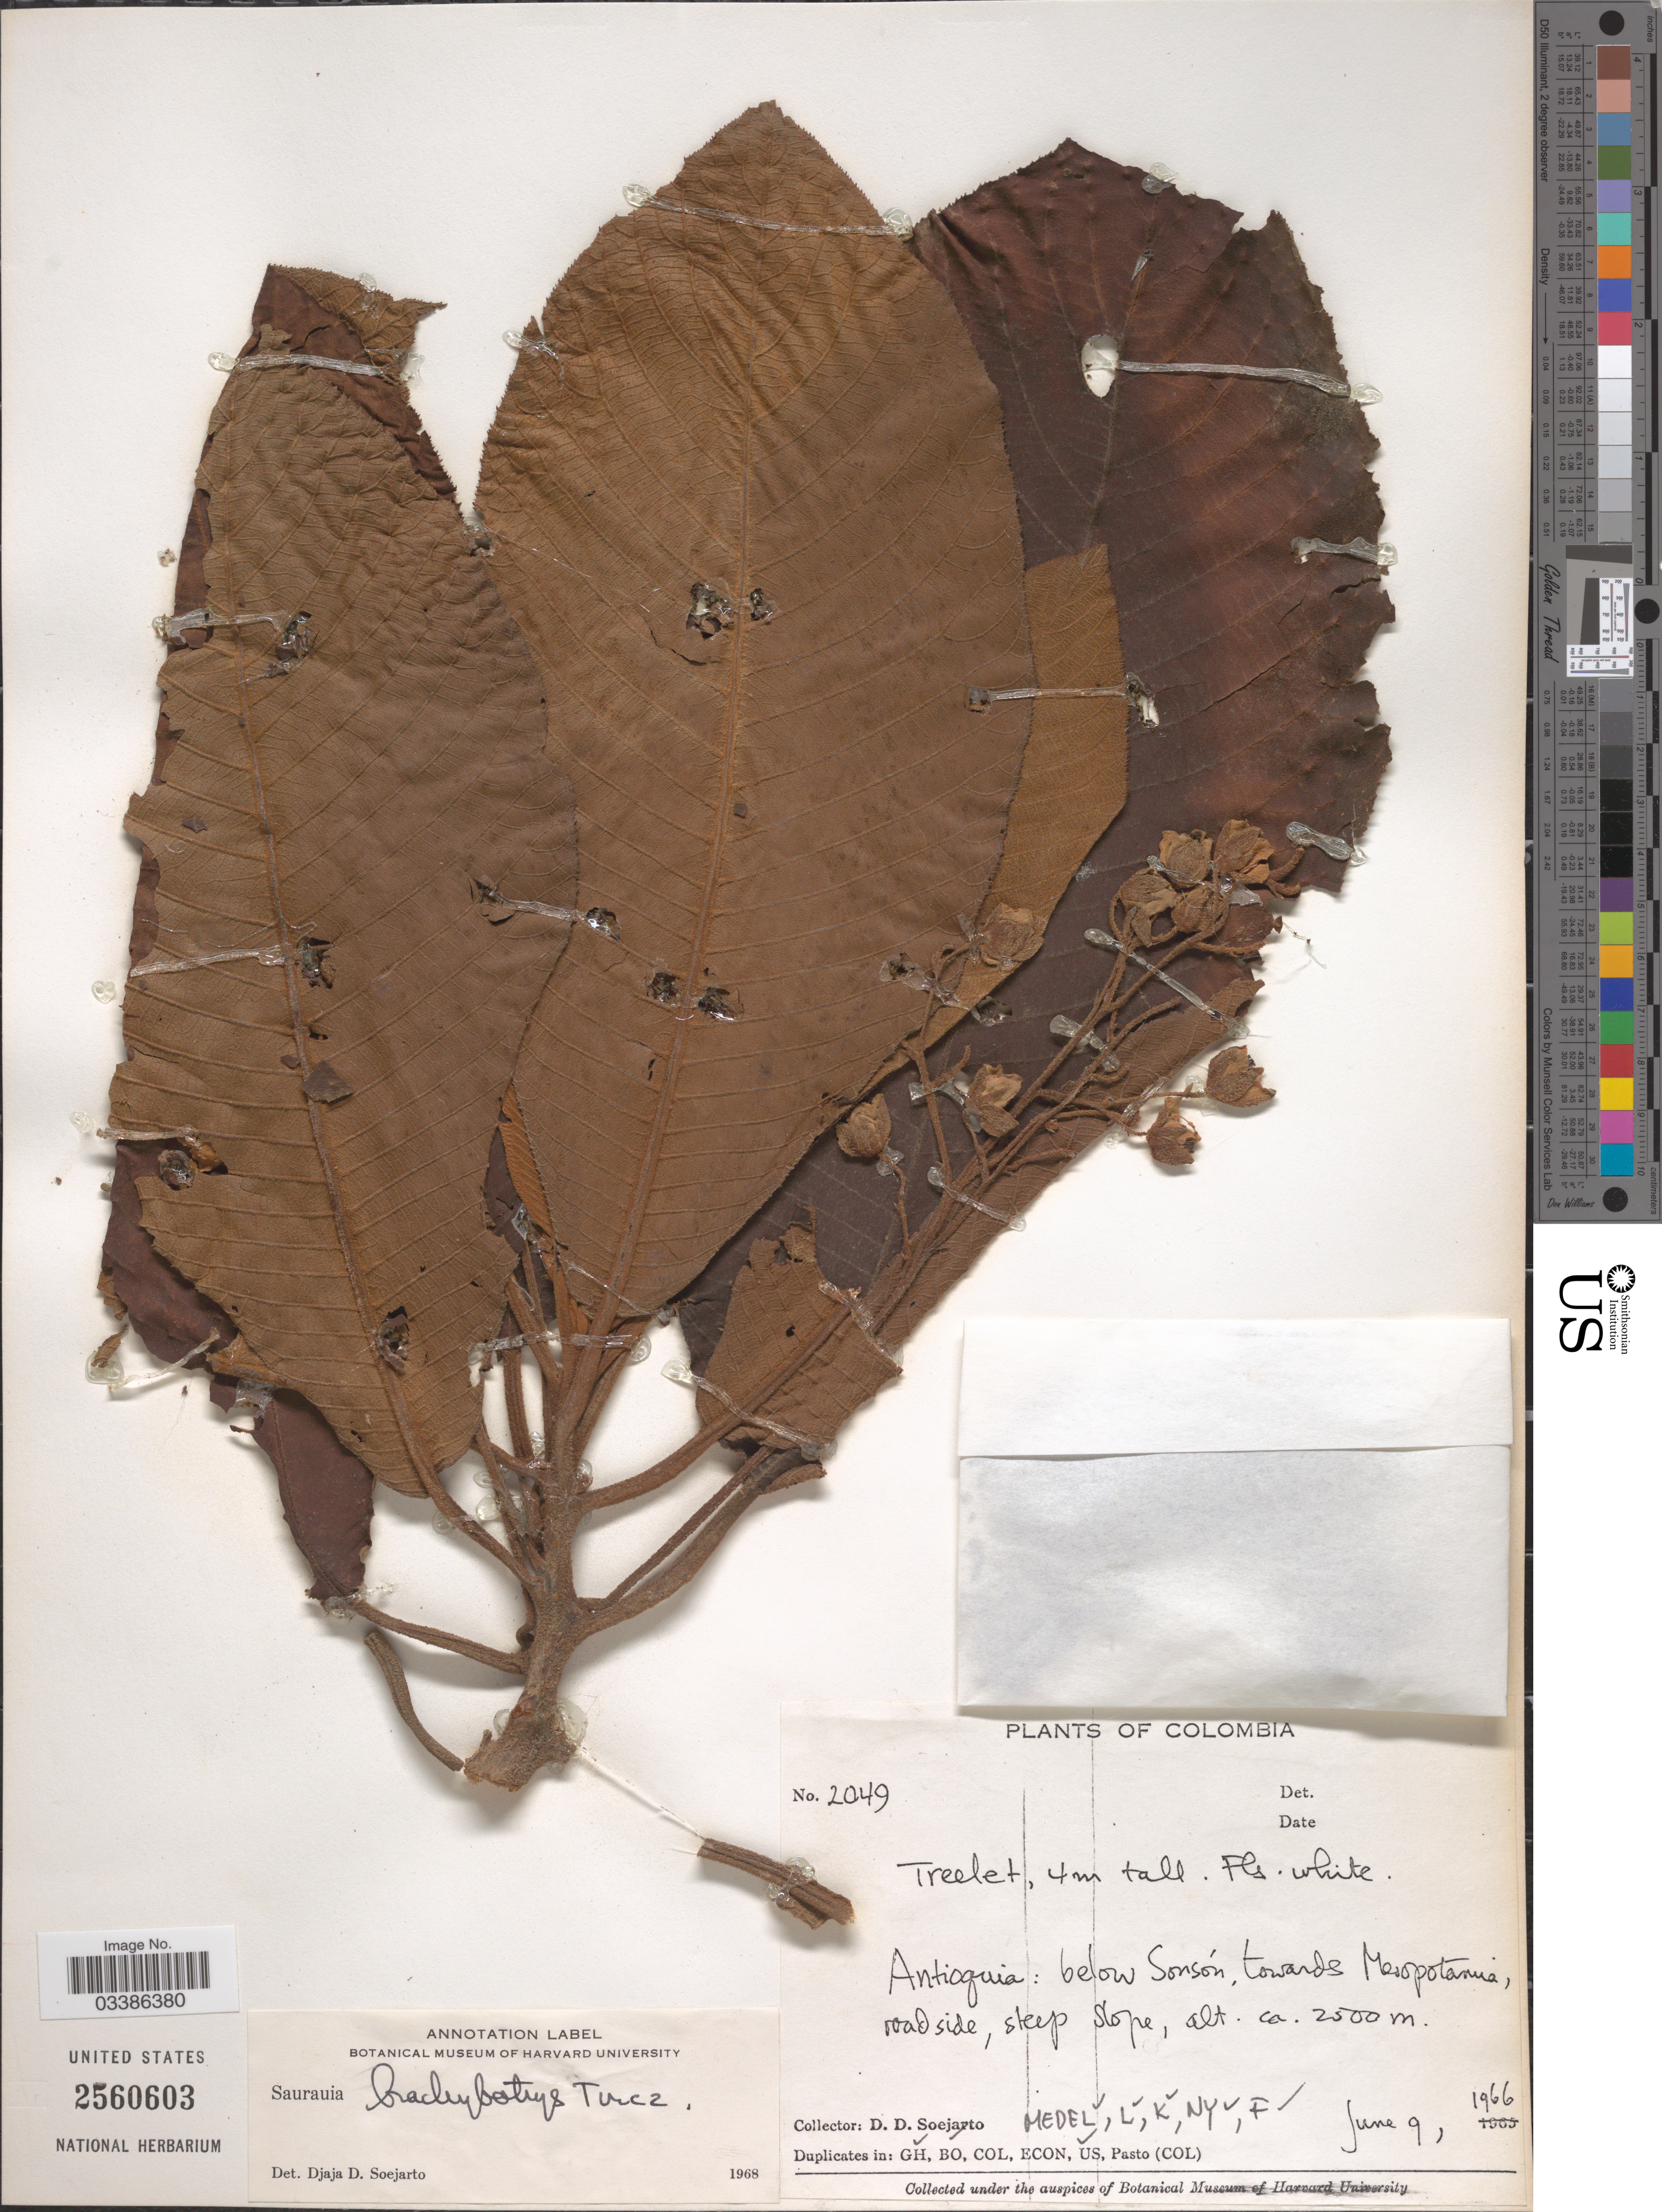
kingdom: Plantae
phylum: Tracheophyta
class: Magnoliopsida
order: Ericales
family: Actinidiaceae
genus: Saurauia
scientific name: Saurauia brachybotrys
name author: Turcz.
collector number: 2049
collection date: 1966-06-09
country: Colombia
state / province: Antioquia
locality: Below Sonsón, towards Mesopotamia, roadside, steep slope.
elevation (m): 2500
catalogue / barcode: US 2560603